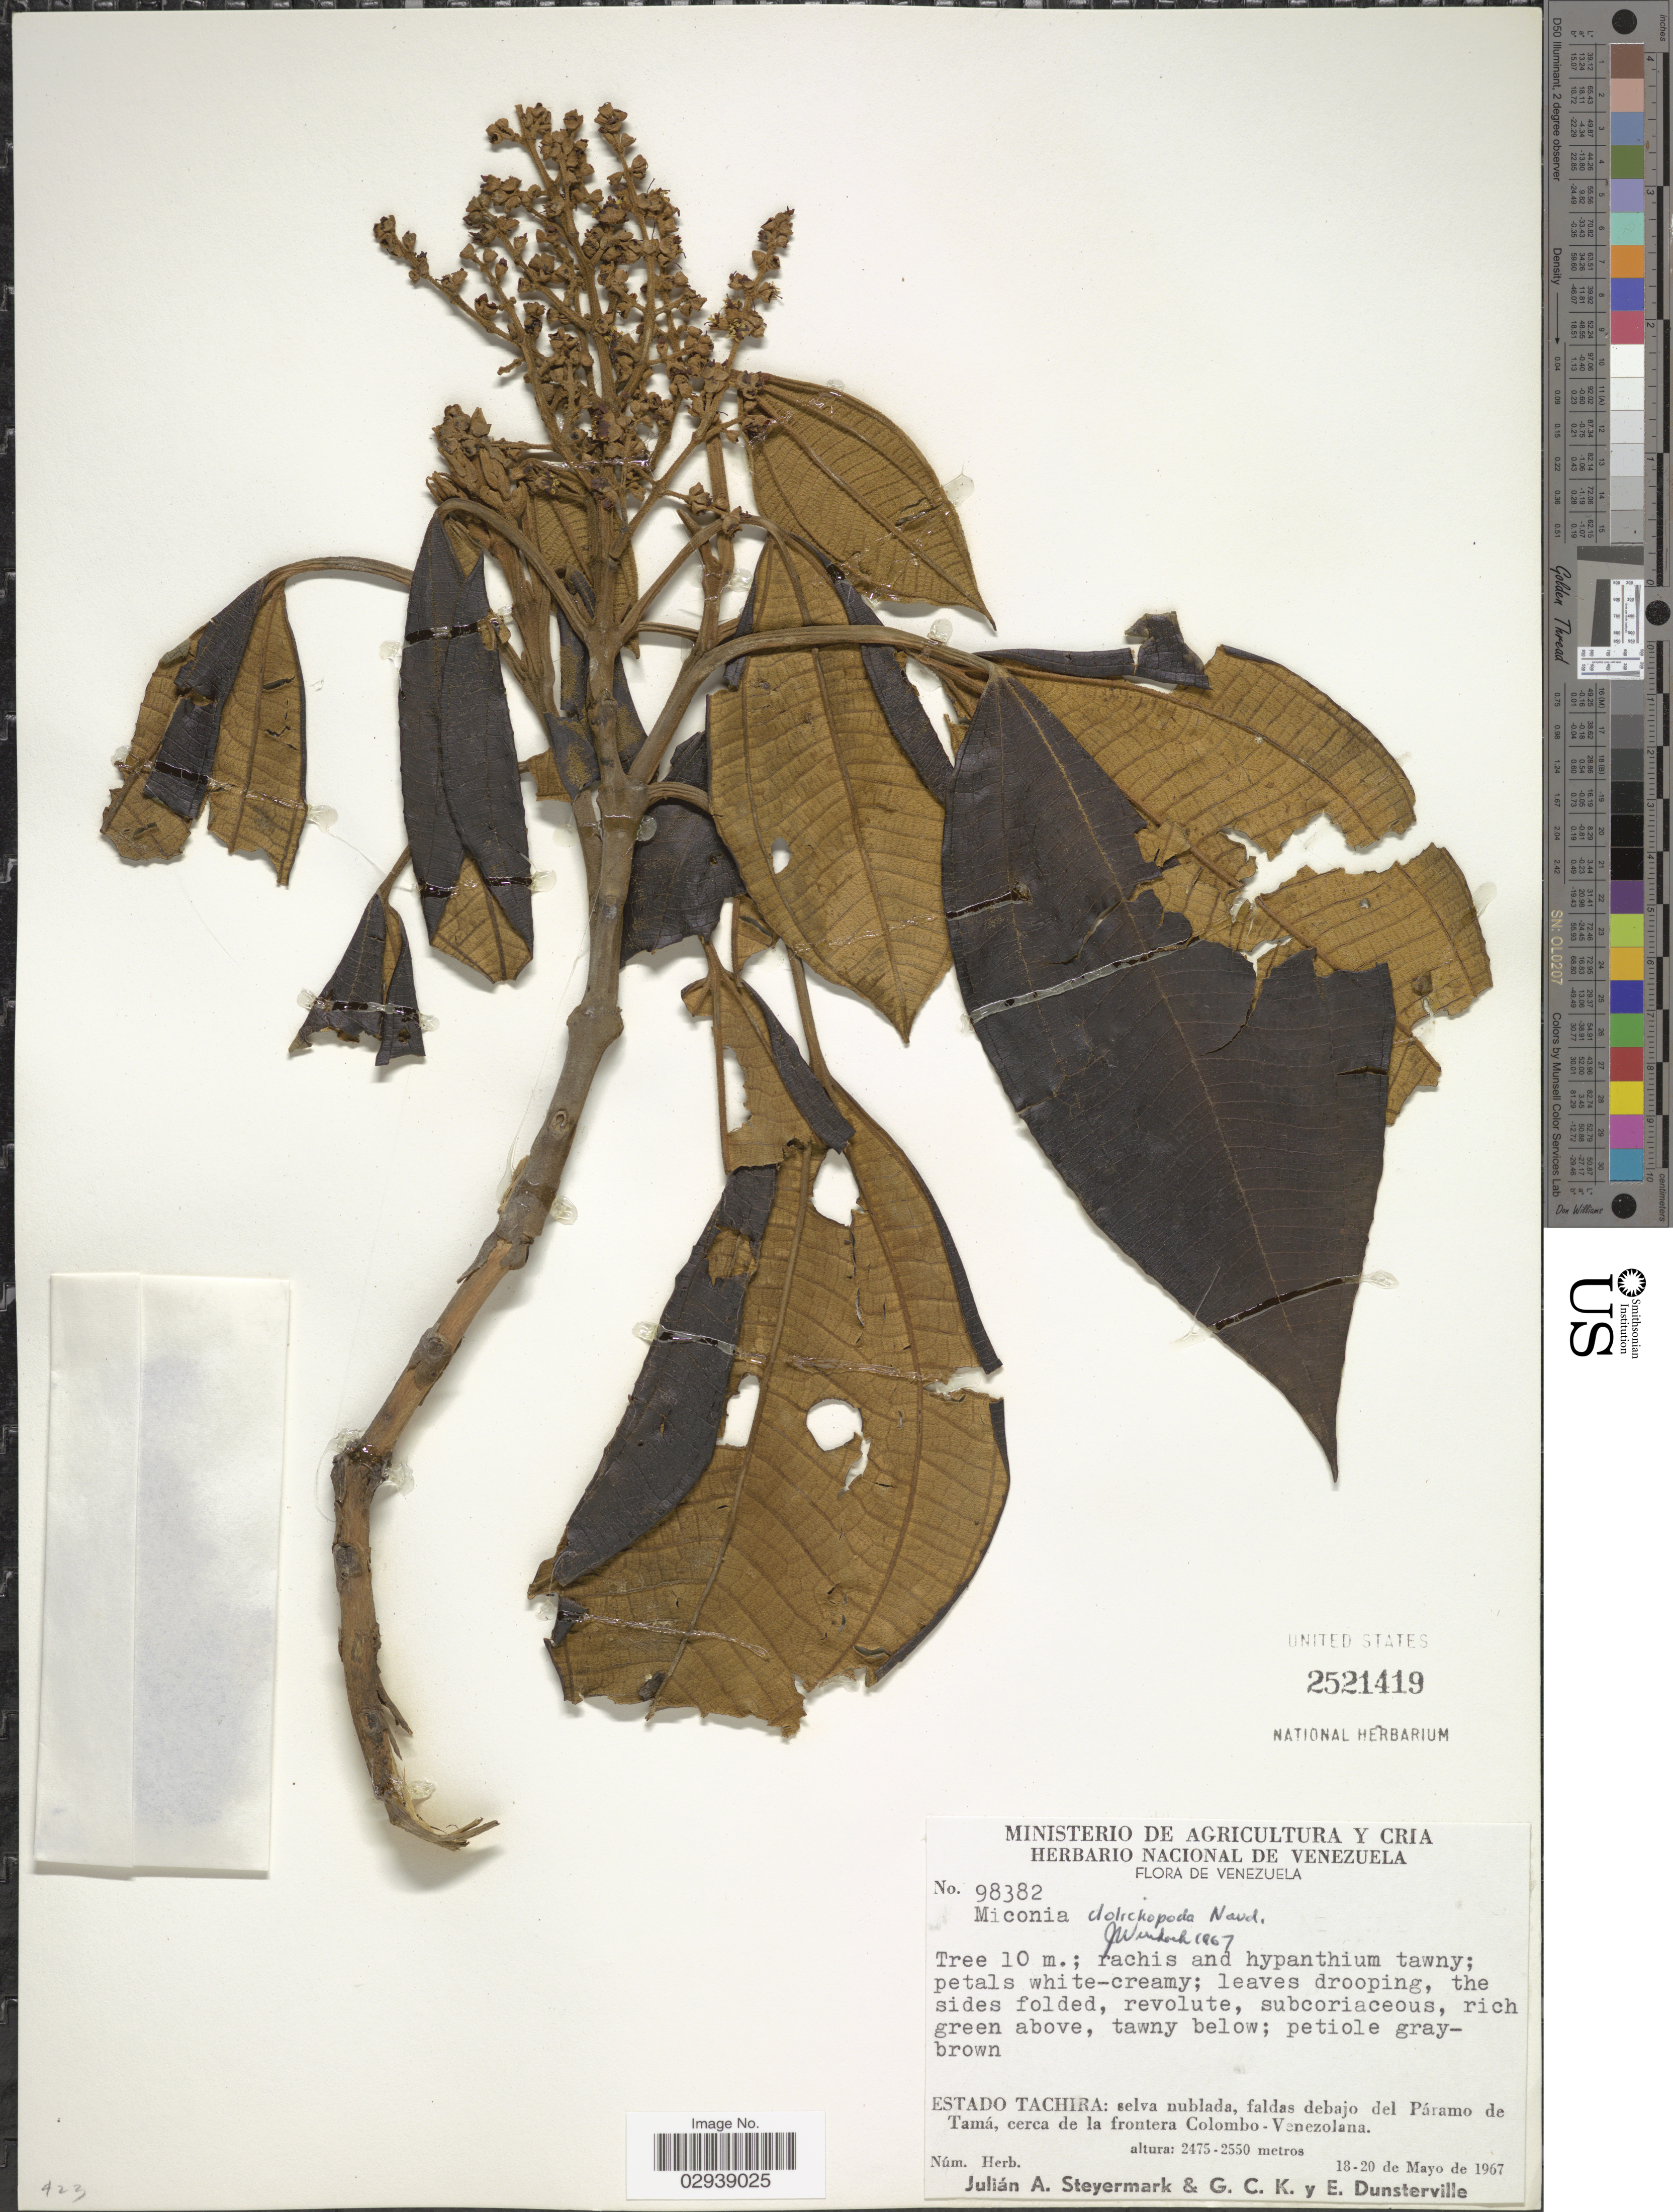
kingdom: Plantae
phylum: Tracheophyta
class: Magnoliopsida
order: Myrtales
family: Melastomataceae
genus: Miconia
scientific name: Miconia dolichopoda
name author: Naudin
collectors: J. Steyermark, G. C. K. Dunsterville & E. Dunsterville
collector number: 98382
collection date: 1967-05-18/1967-05-20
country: Venezuela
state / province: Tachira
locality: Selva nublada, faldas debajo del Páramo de Tamá, cerca de la frontera Colombo-Venezolana.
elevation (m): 2475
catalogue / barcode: US 2521419